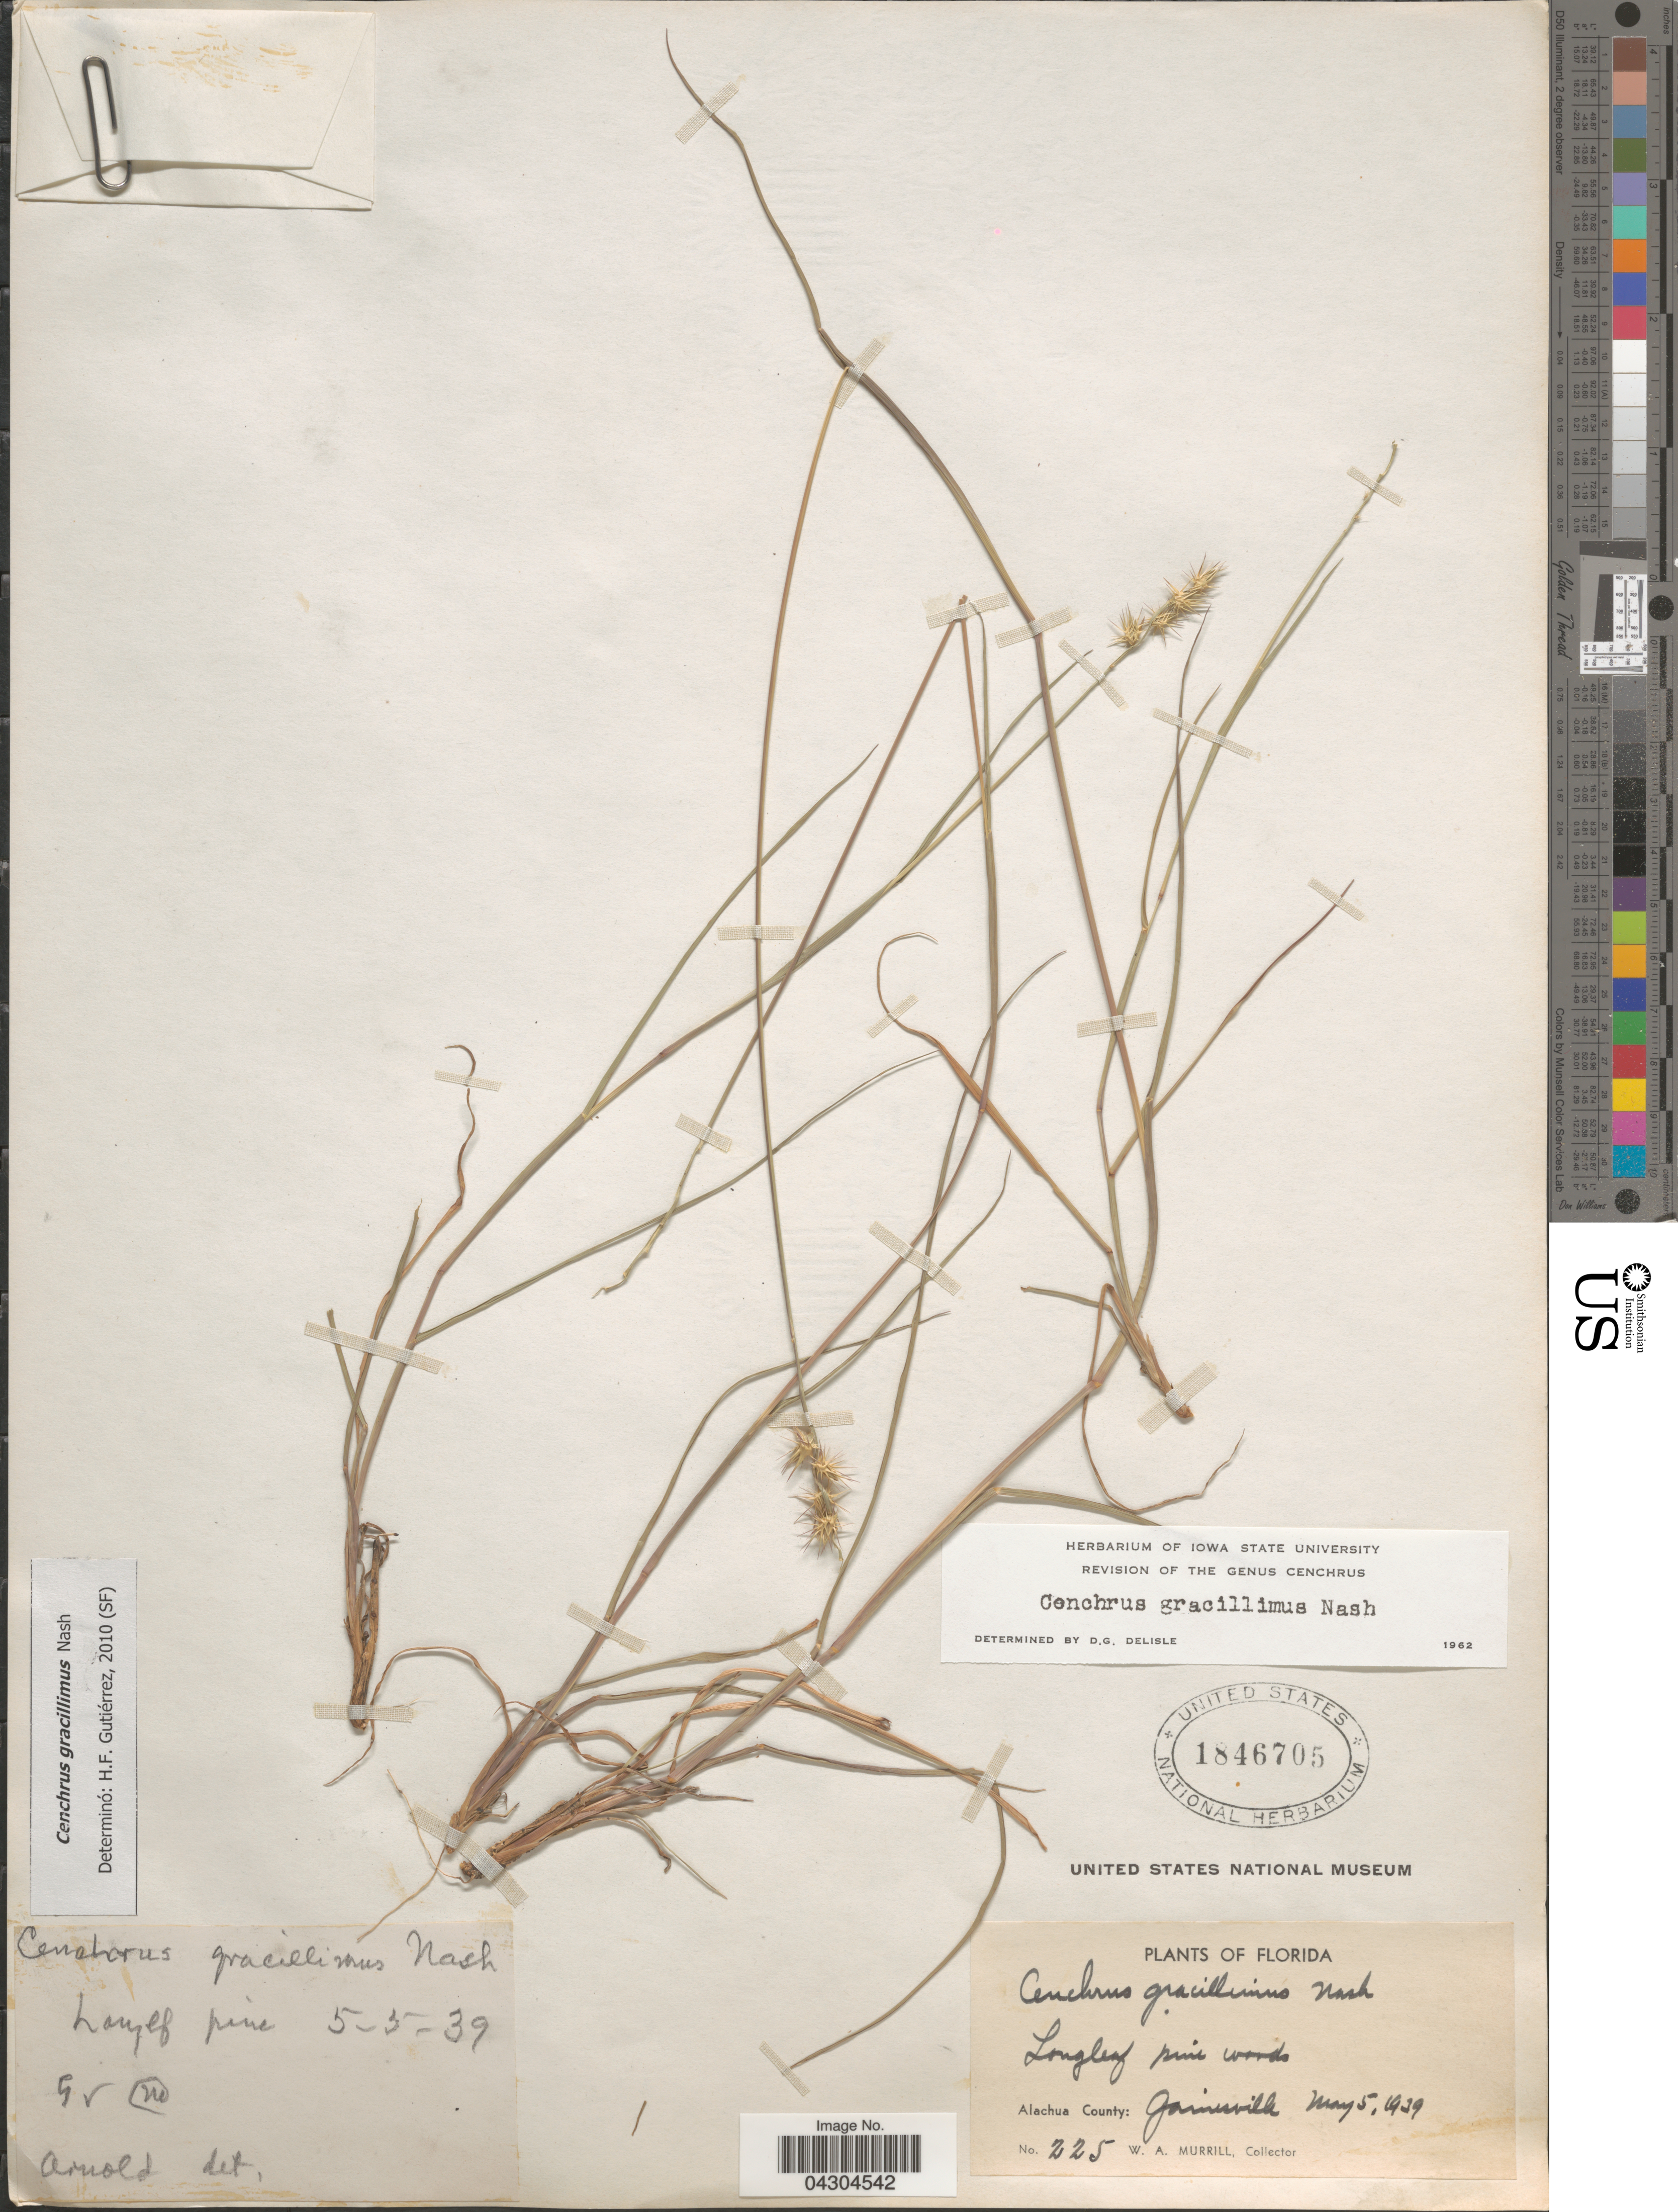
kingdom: Plantae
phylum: Tracheophyta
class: Liliopsida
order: Poales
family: Poaceae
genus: Cenchrus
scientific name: Cenchrus gracillimus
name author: Nash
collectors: W. A. Murrill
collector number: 225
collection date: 1939-05-05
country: United States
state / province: Florida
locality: Longleaf pine woods. Alachua County: Gainesville.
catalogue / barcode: US 1846705